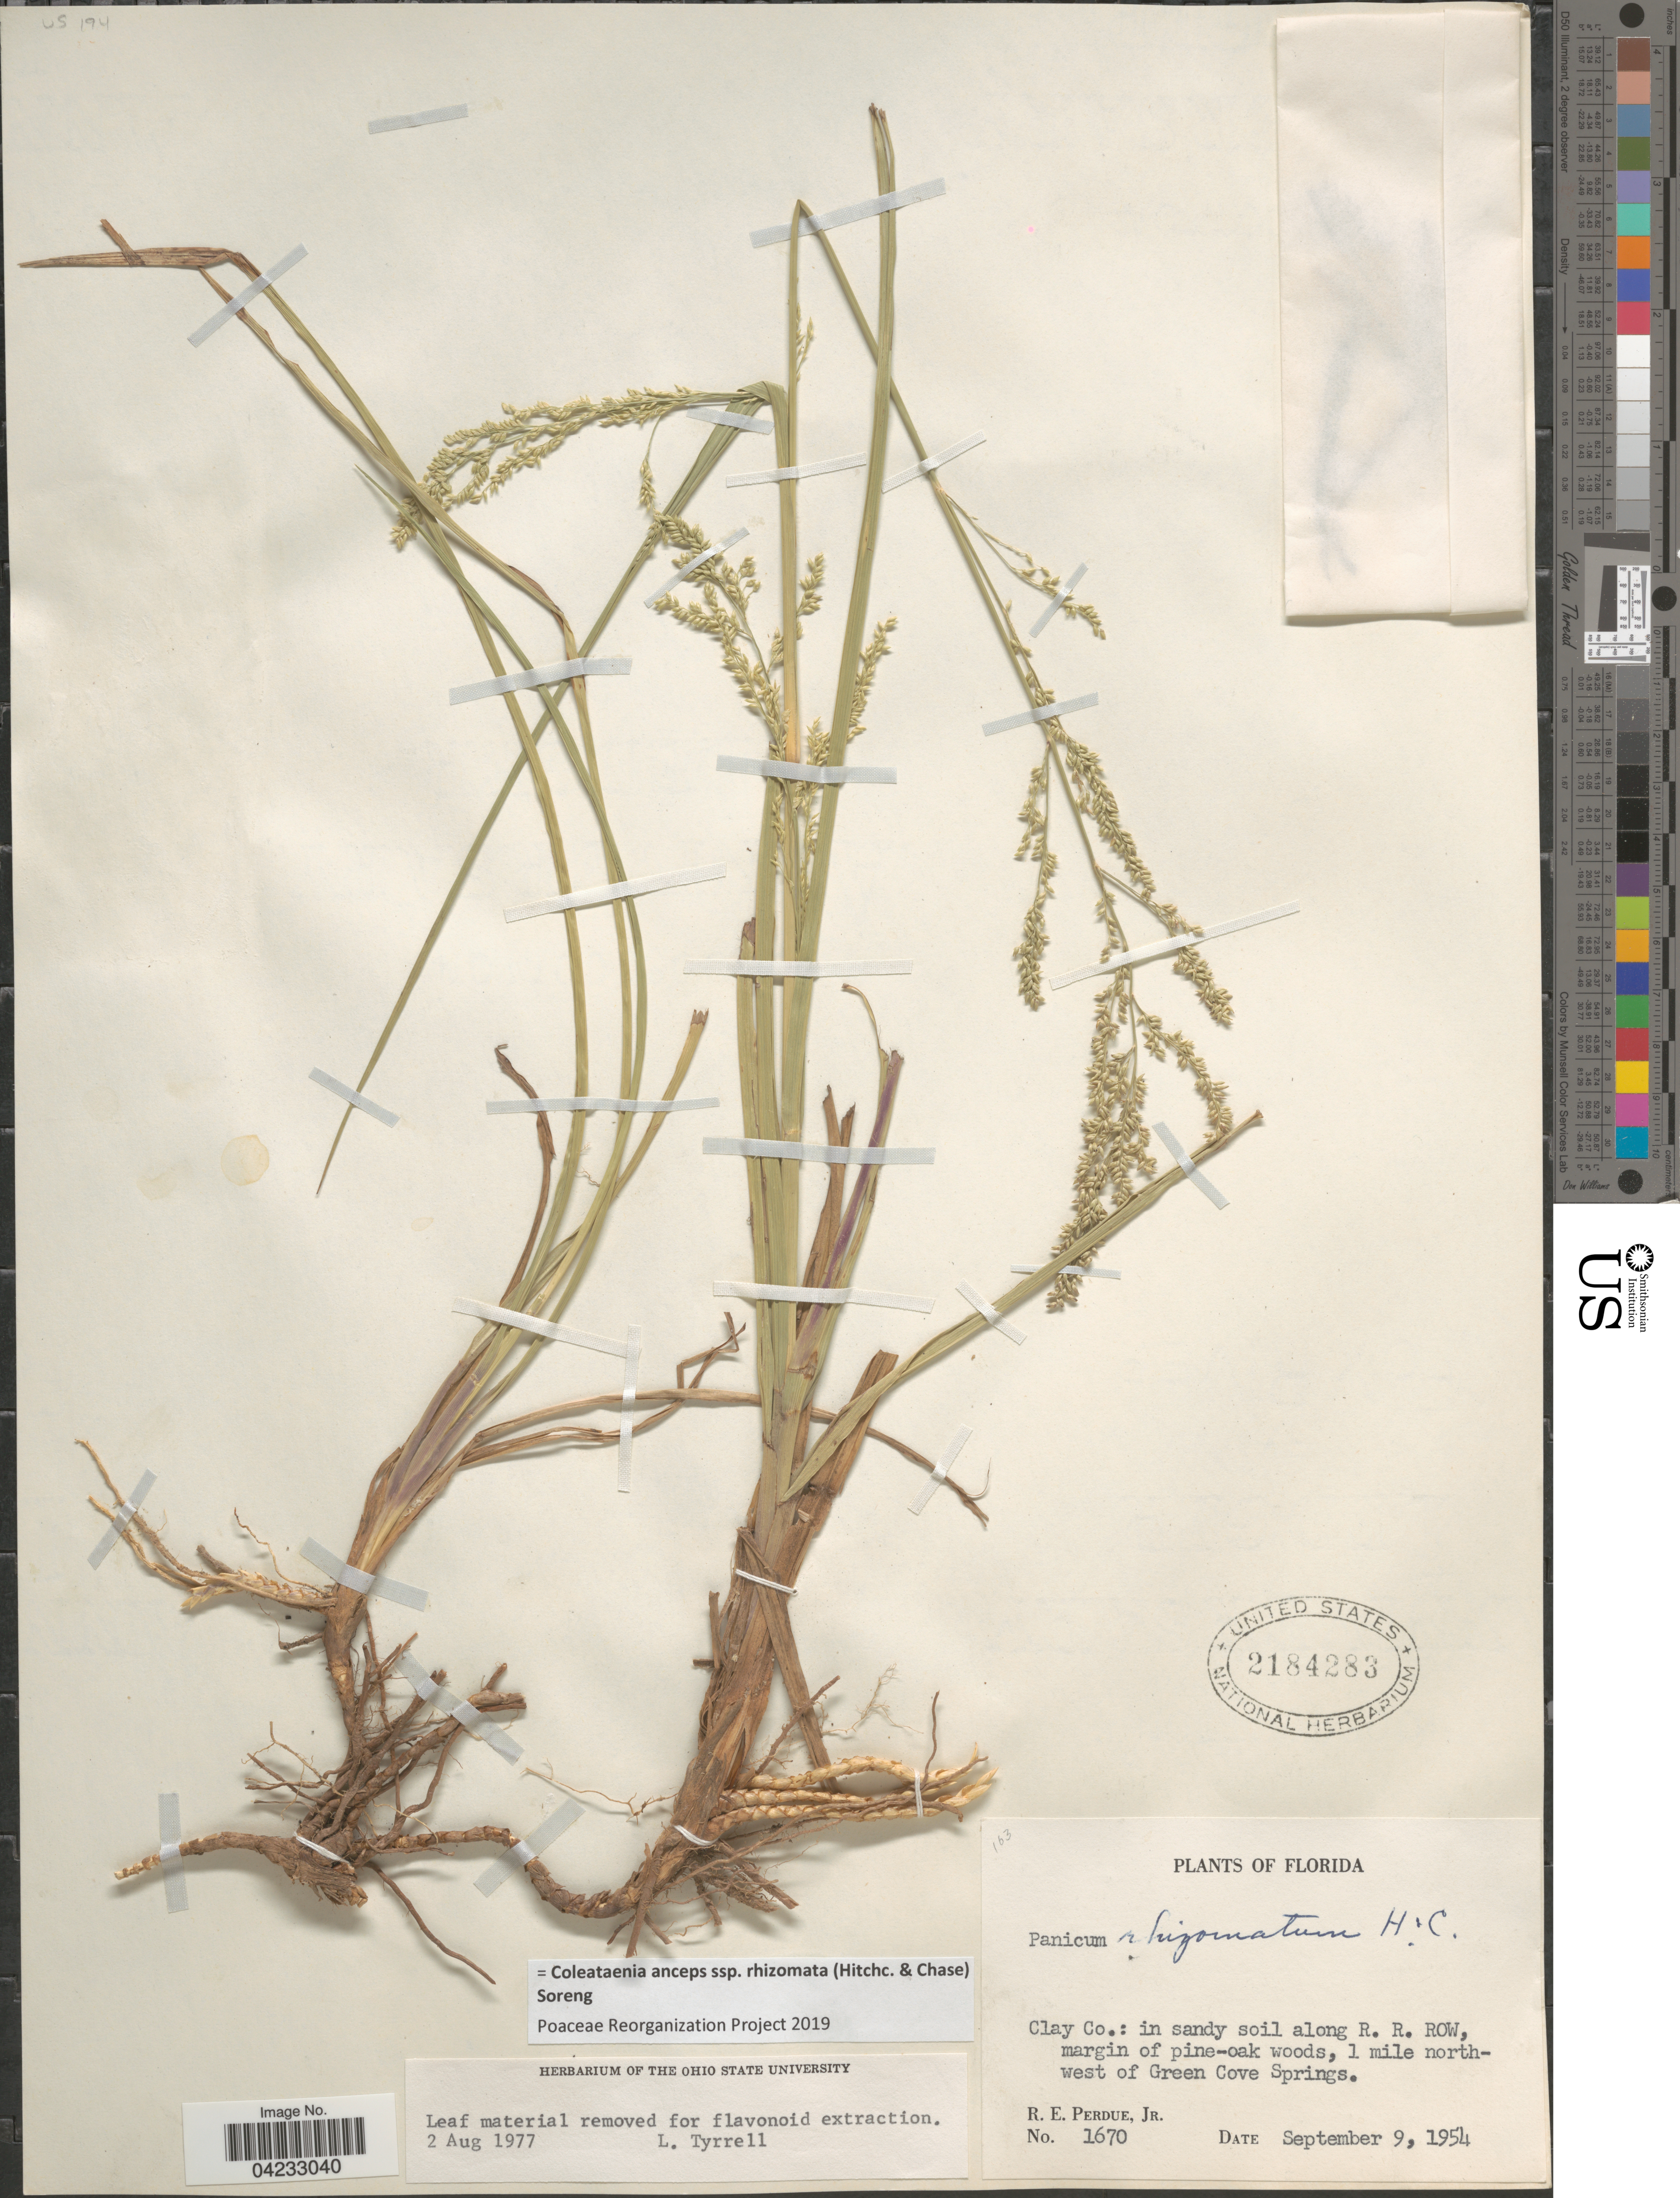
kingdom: Plantae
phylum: Tracheophyta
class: Liliopsida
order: Poales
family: Poaceae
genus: Coleataenia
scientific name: Coleataenia anceps subsp. rhizomata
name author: (Hitchc. & Chase) Soreng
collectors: R. E. Perdue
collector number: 1670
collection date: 1954-09-09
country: United States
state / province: Florida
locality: Clay Co.: along R. R. ROW, margin of pine-oak woods, 1 mile northwest of Green Cove Springs.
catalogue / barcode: US 2184283